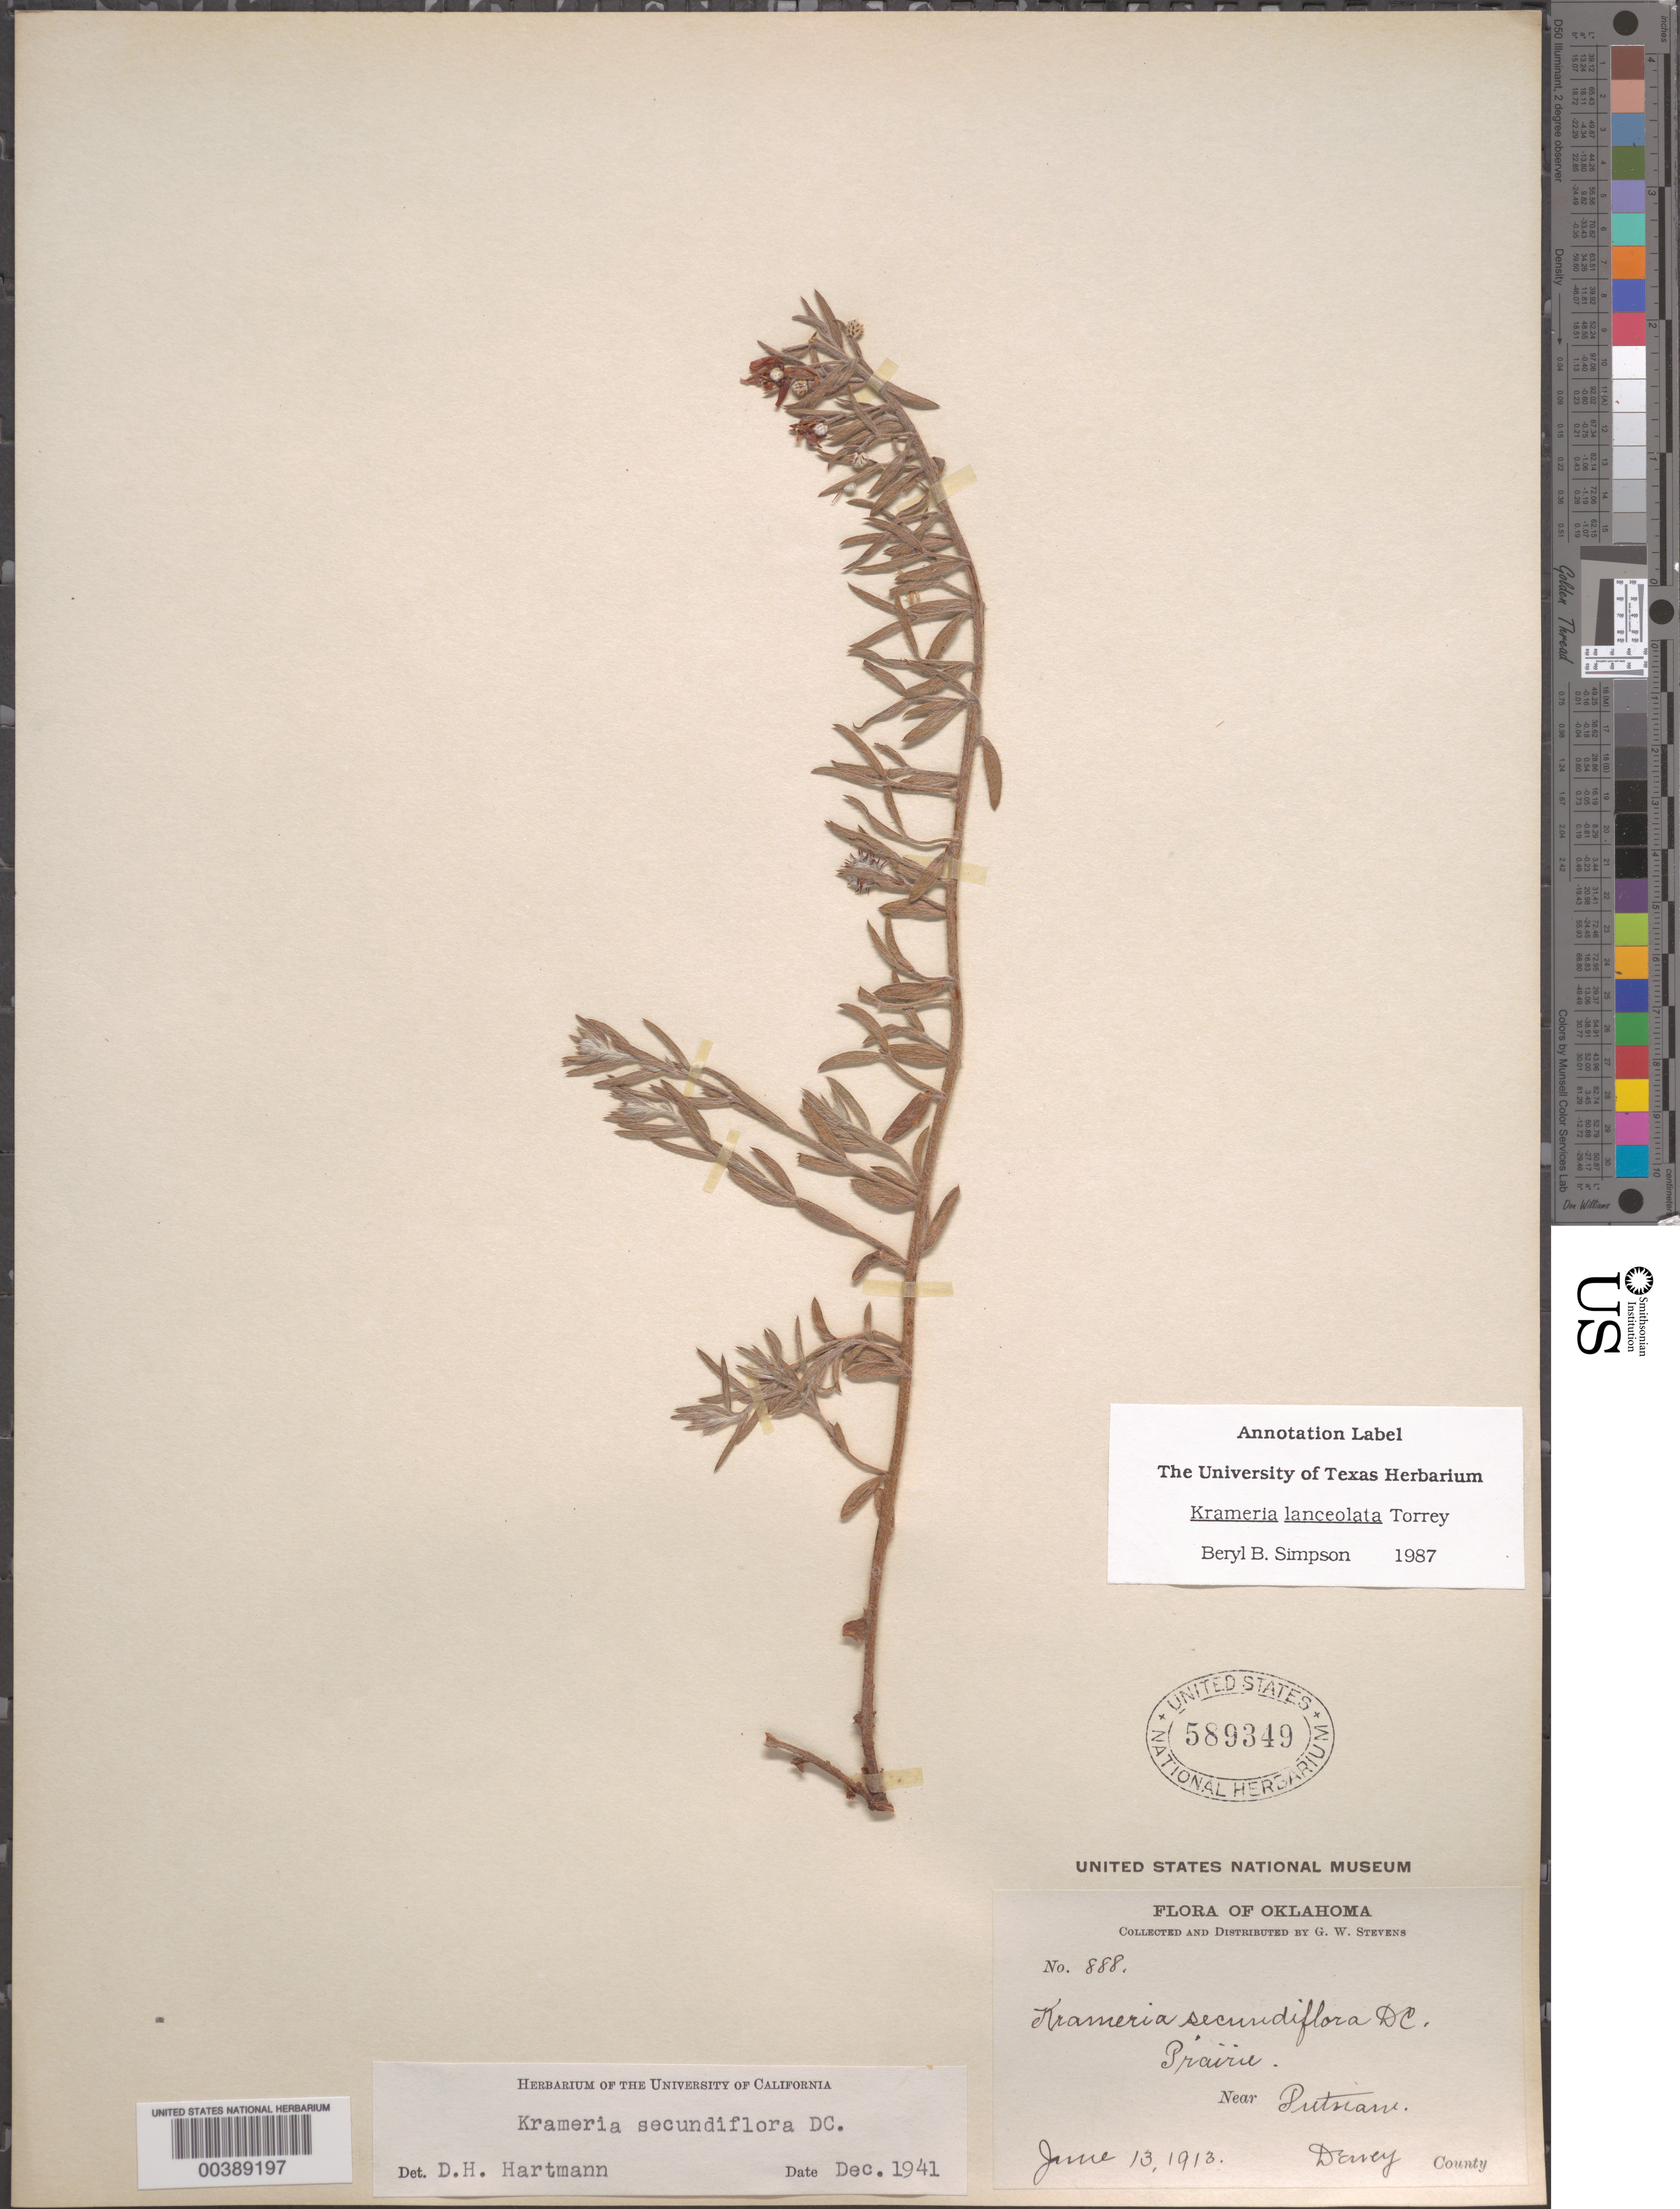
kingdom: Plantae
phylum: Tracheophyta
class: Magnoliopsida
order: Zygophyllales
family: Krameriaceae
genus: Krameria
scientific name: Krameria lanceolata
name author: Torr.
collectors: G. W. Stevens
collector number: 888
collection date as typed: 13 Jun 1913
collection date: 1913-06-13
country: United States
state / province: Oklahoma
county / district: Dewey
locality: Near putnam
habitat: Prairie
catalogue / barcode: US 589349